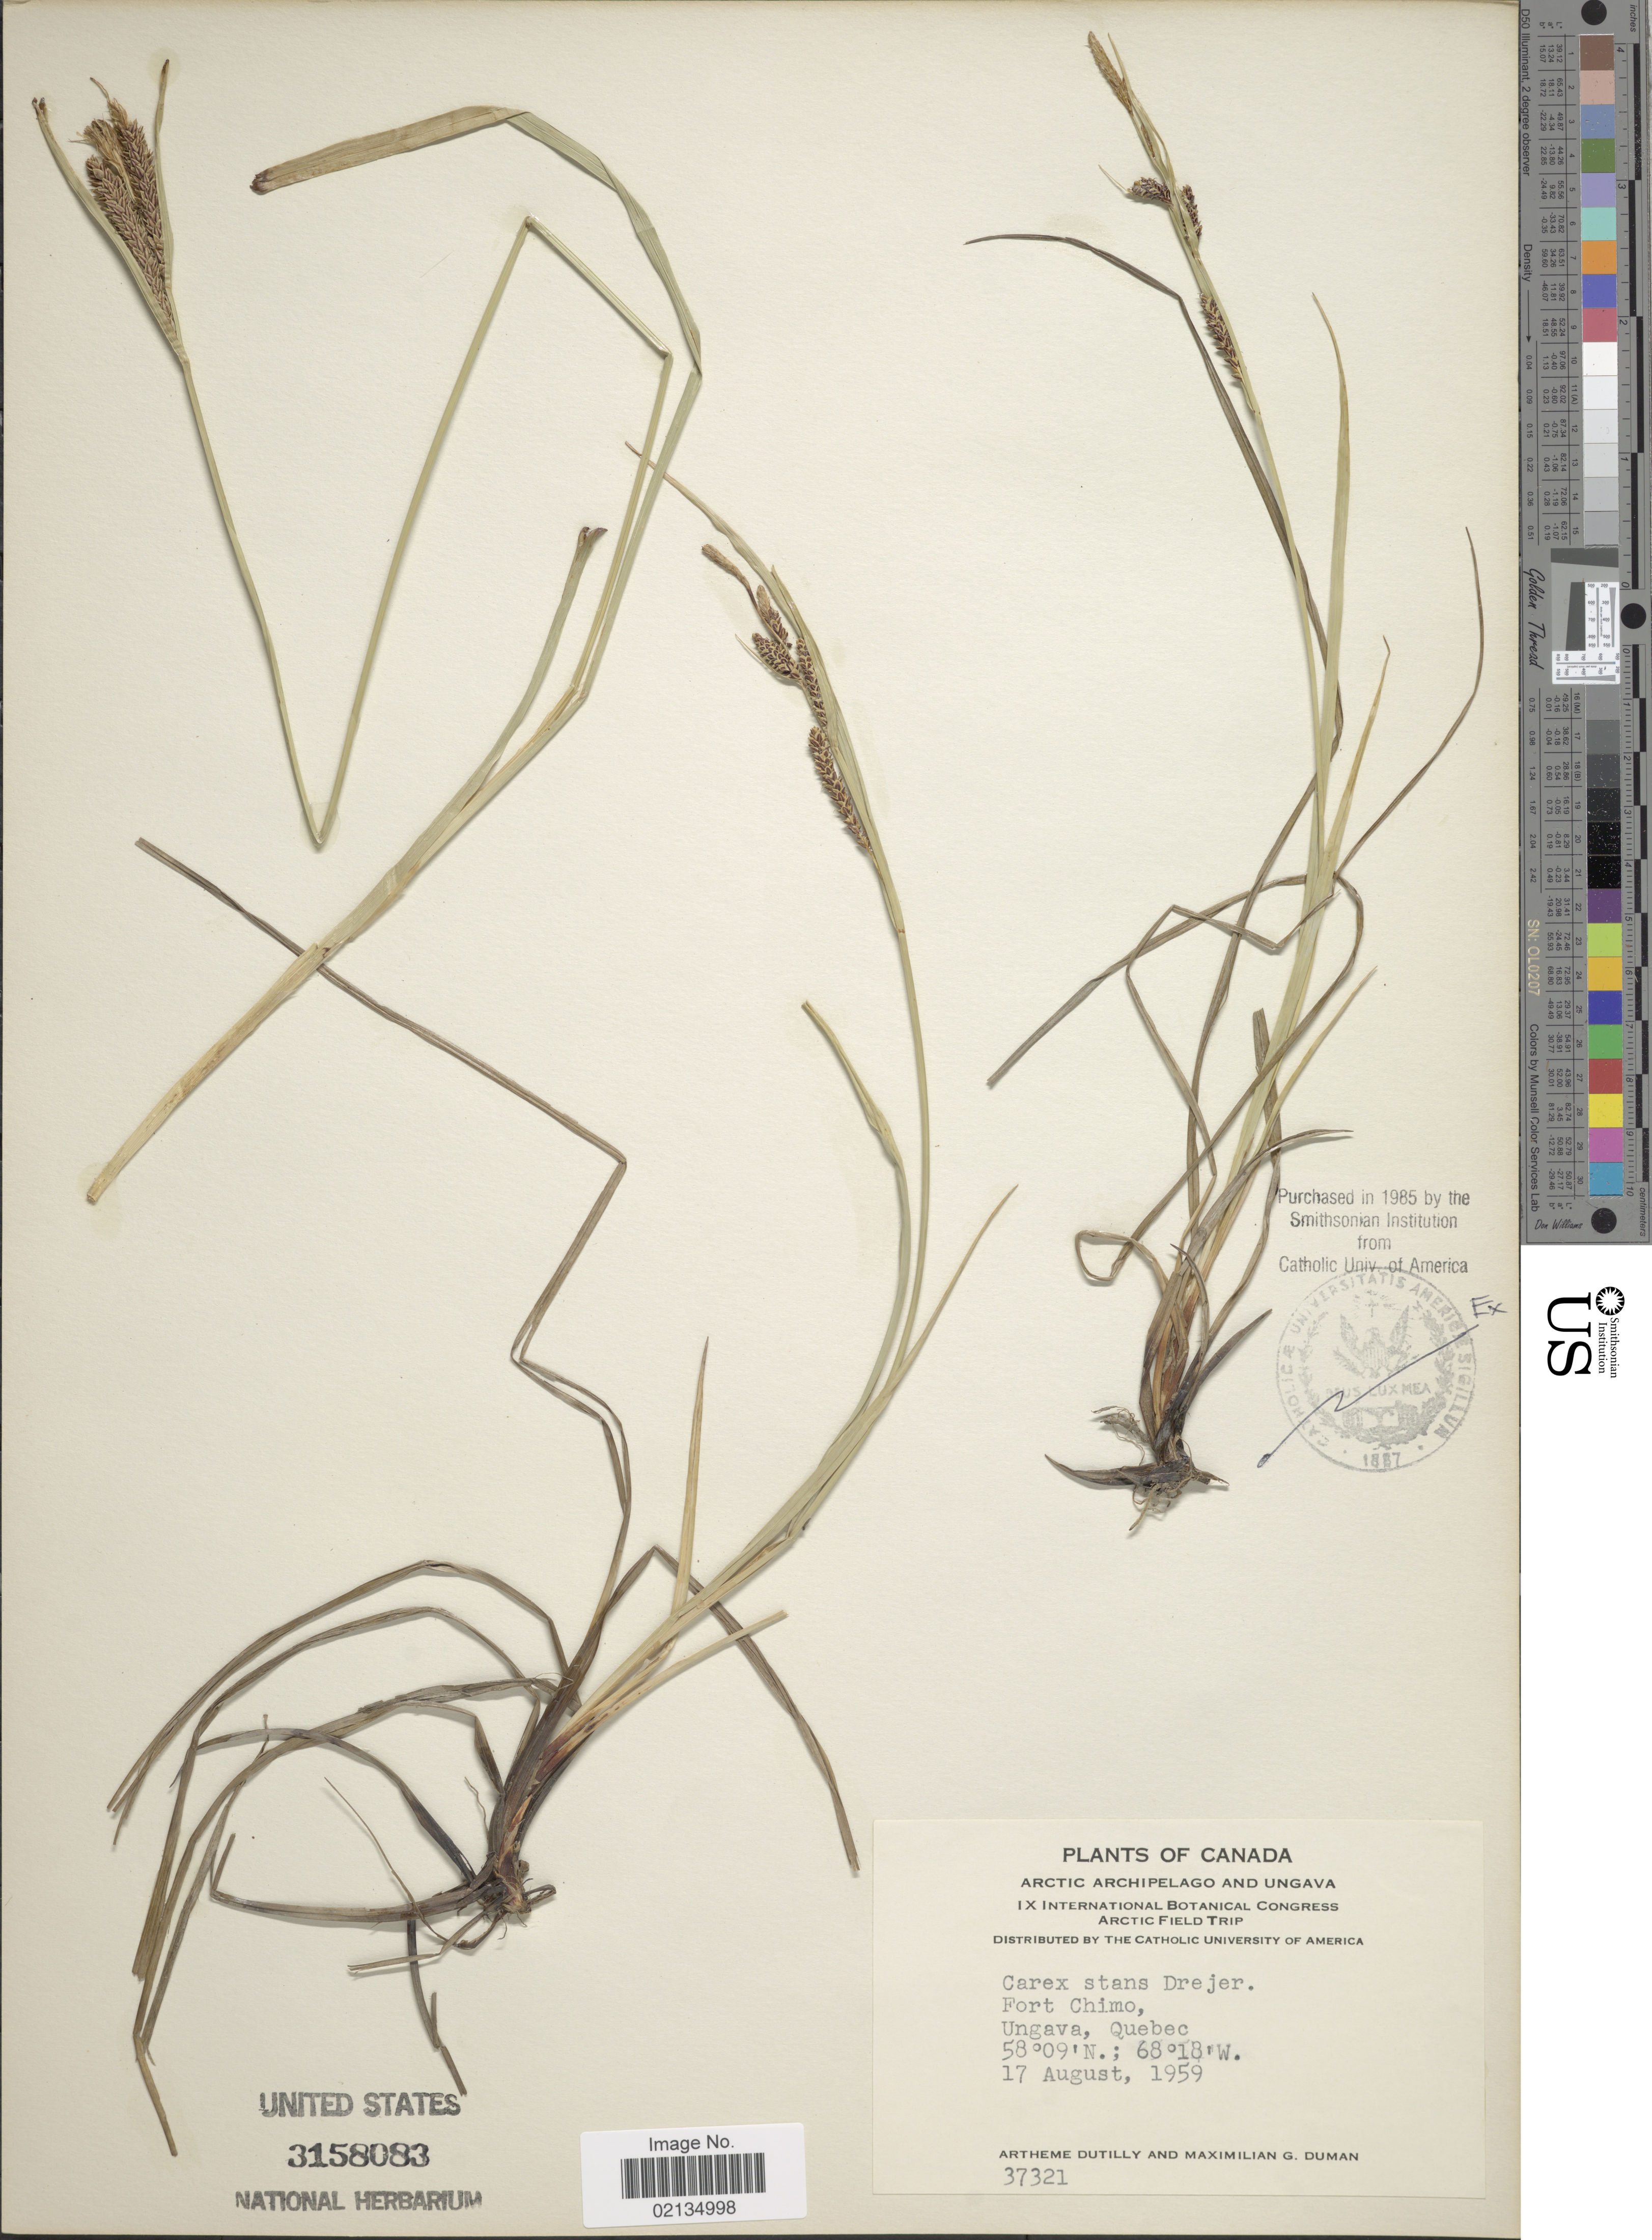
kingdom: Plantae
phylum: Tracheophyta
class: Liliopsida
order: Poales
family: Cyperaceae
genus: Carex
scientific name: Carex aquatilis var. minor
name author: Boott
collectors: A. Dutilly & M. Duman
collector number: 37321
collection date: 1959-08-17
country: Canada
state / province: Quebec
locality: Fort Chimo, Ungava, Quebec.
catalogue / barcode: US 3158083